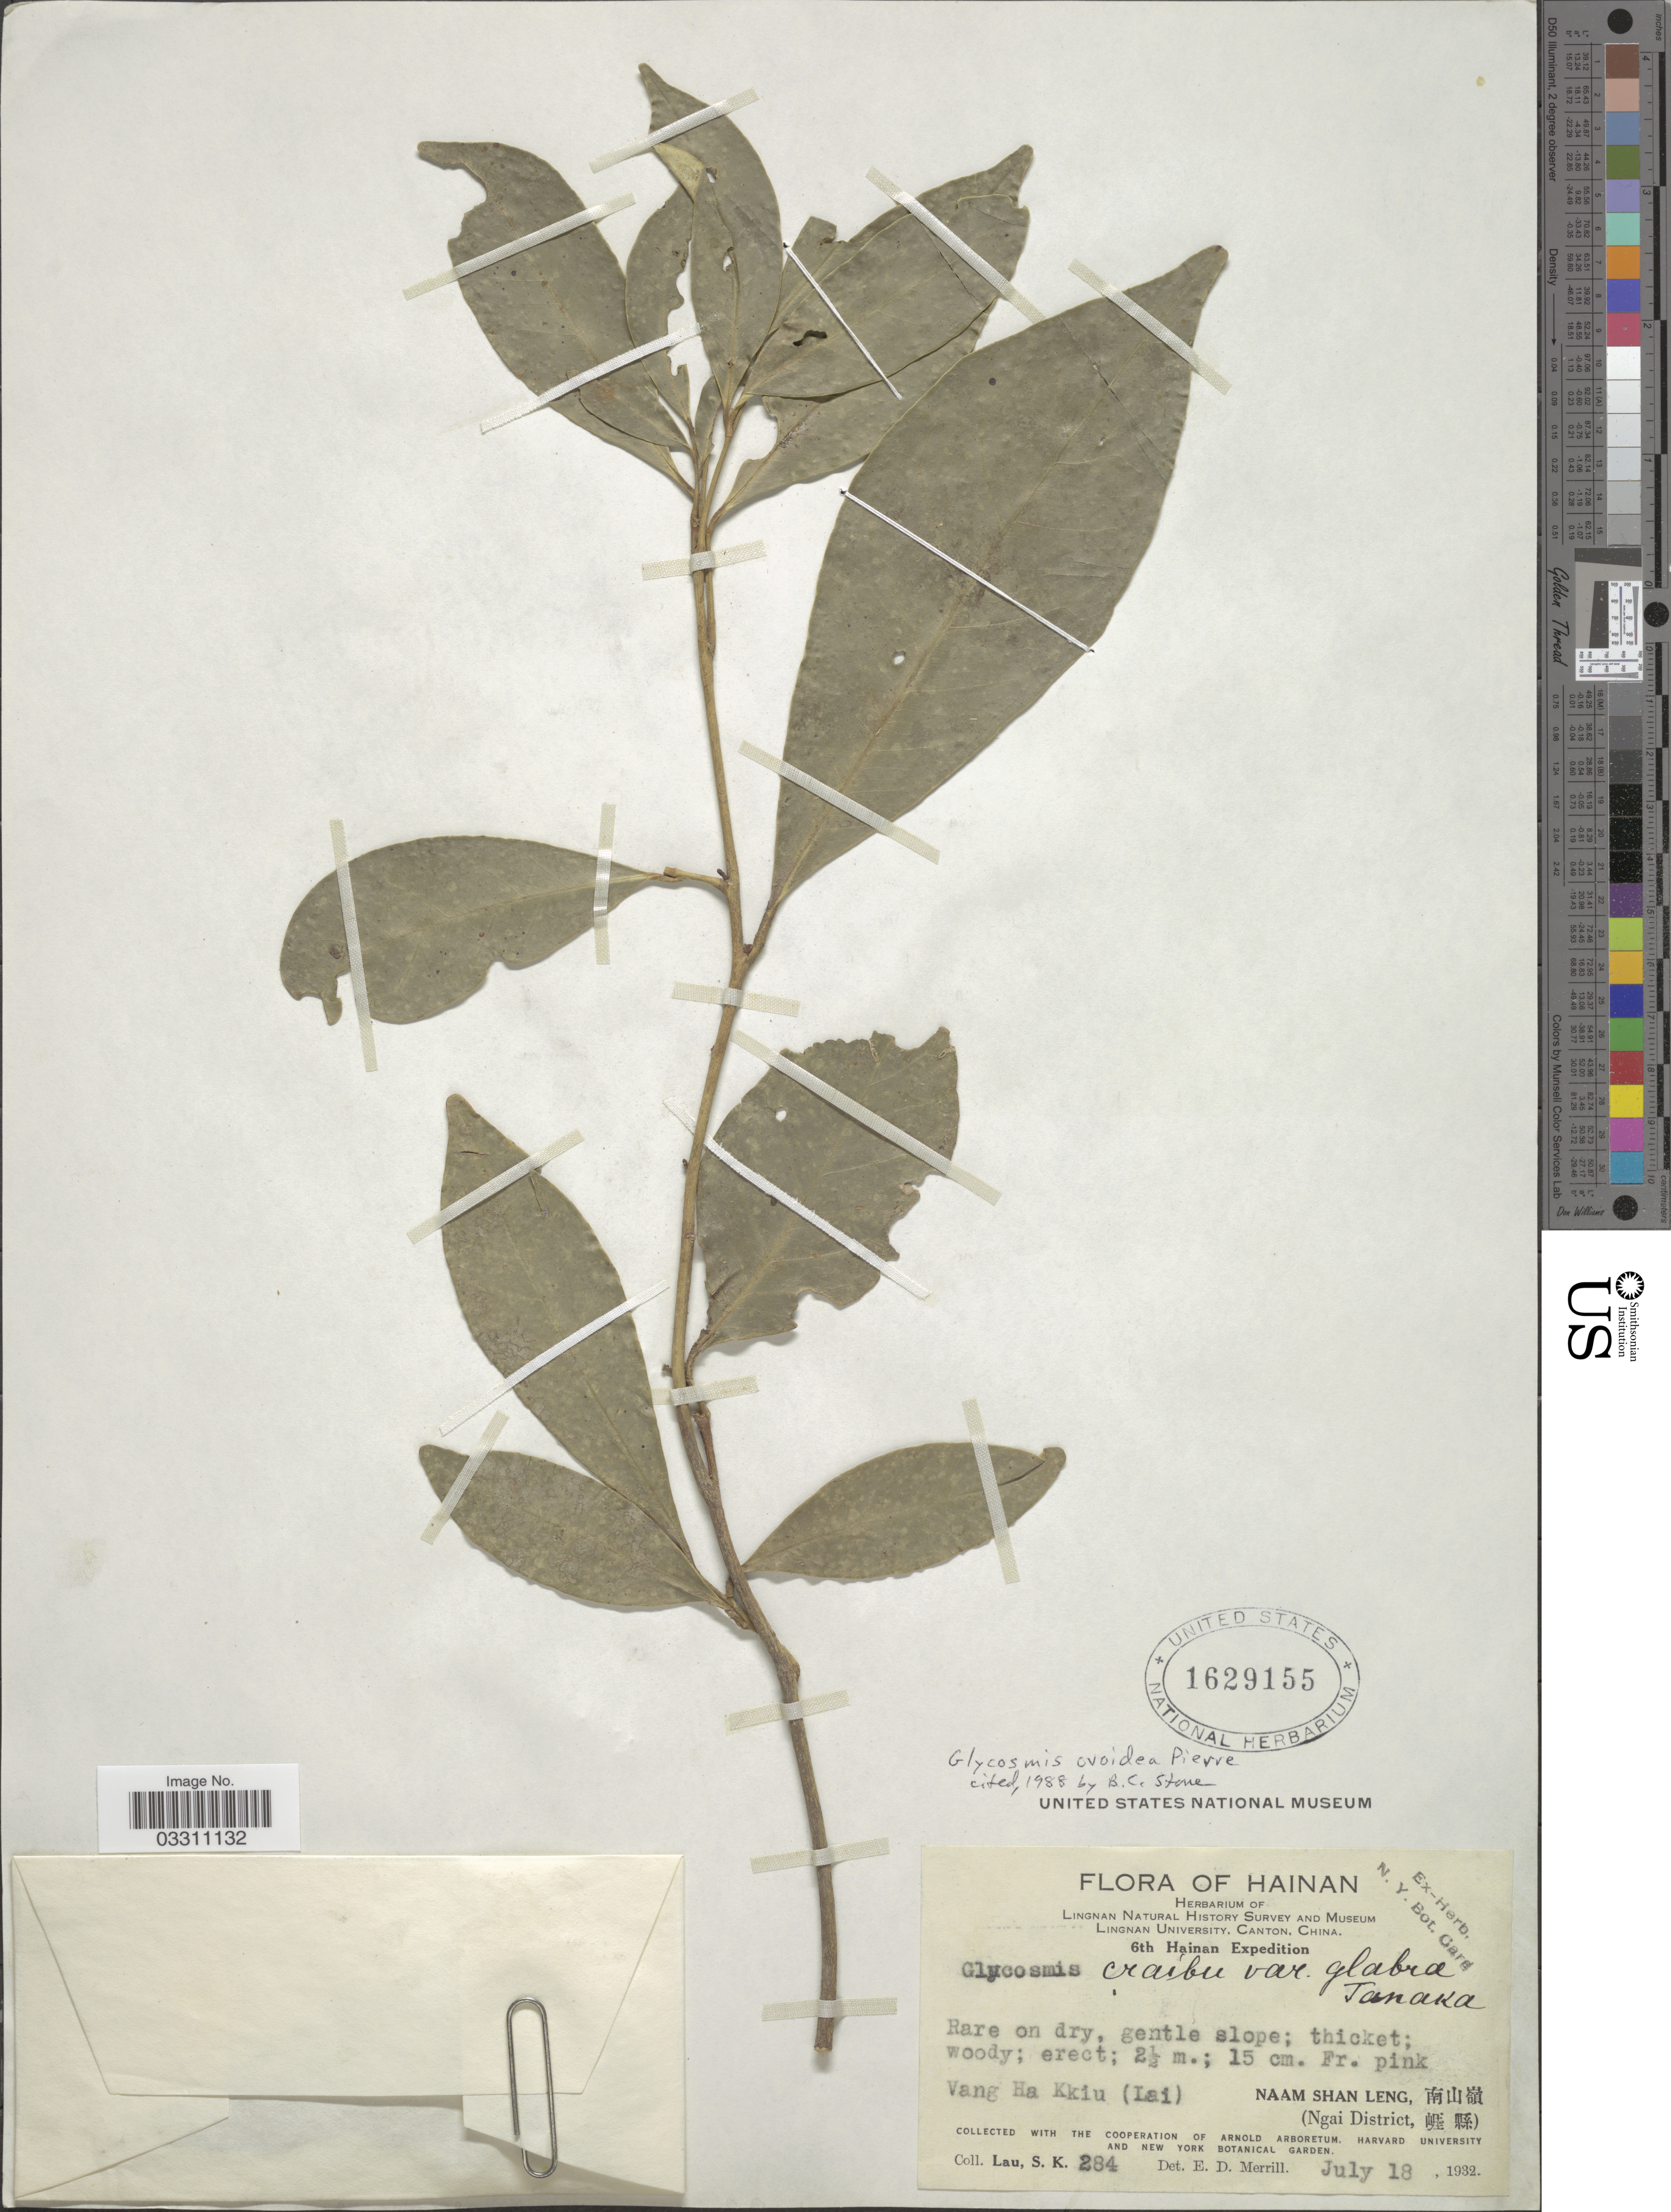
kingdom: Plantae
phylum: Tracheophyta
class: Magnoliopsida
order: Sapindales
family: Rutaceae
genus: Glycosmis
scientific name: Glycosmis ovoidea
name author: Pierre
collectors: S. K. Lau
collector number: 284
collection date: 1932-07-18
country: China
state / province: Hainan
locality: Vang Ha Kkiu (LaNaam Shan Leng (Ngai District.)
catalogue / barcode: US 1629155